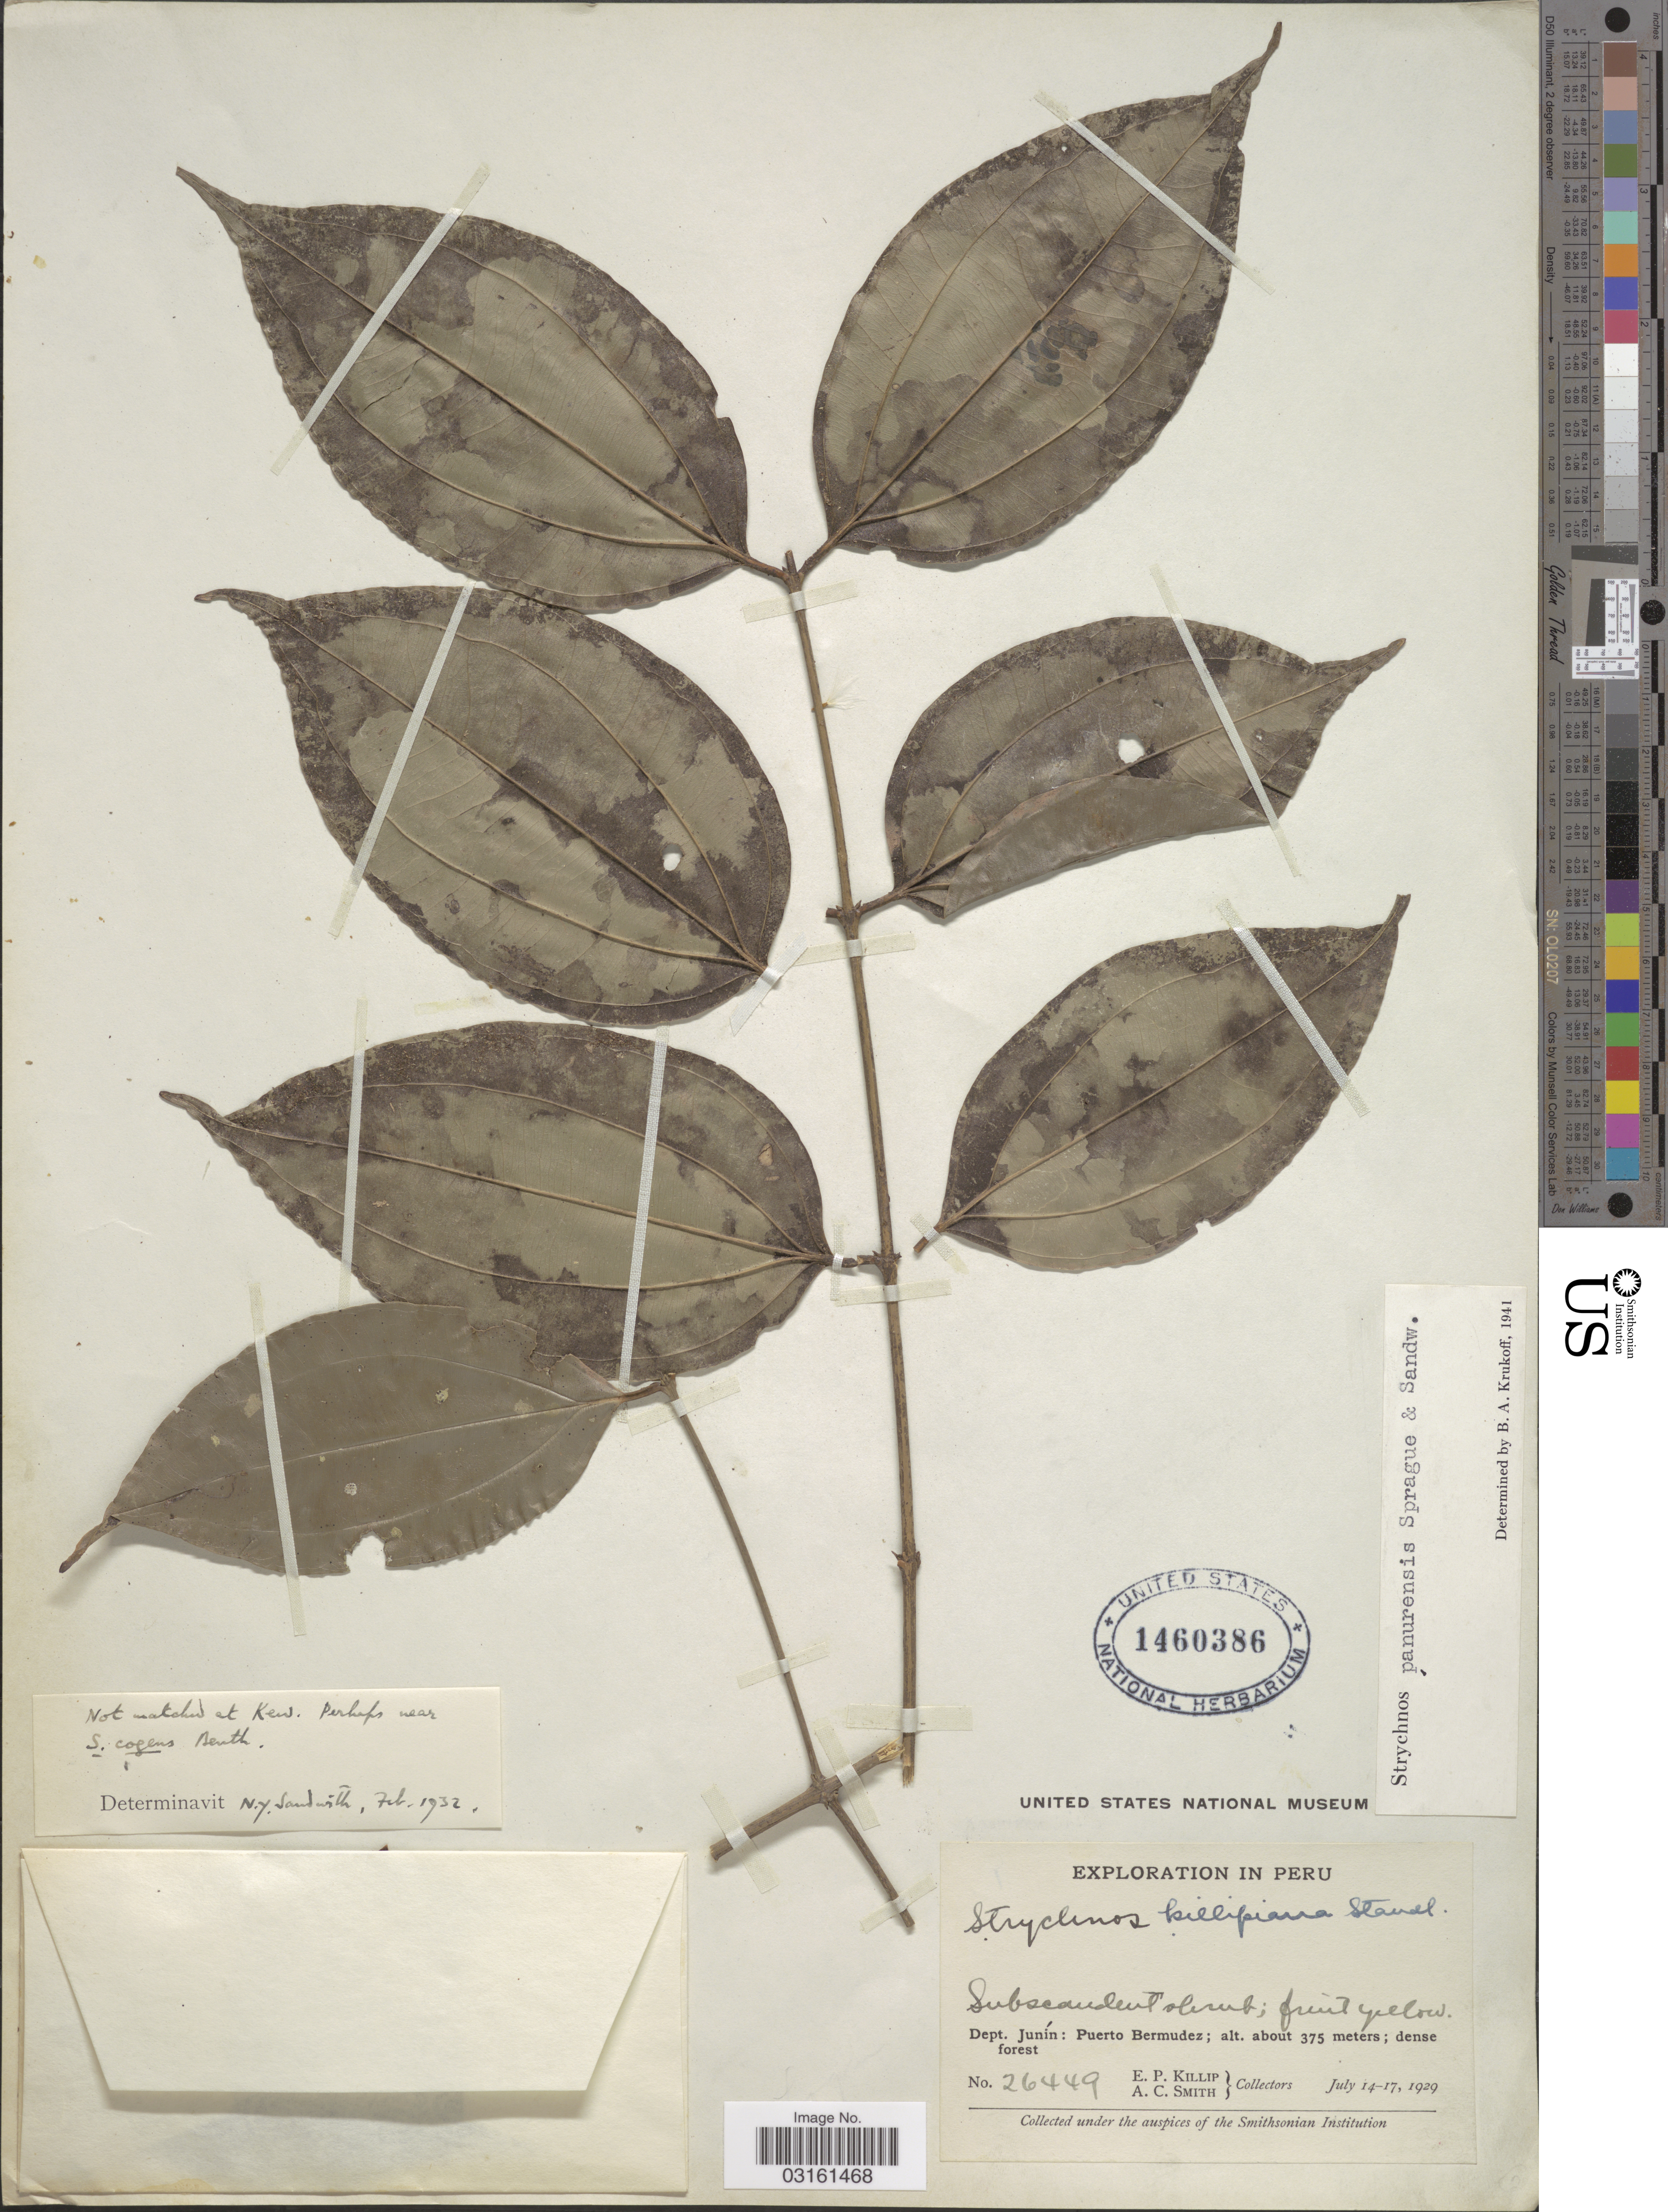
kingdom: Plantae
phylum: Tracheophyta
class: Magnoliopsida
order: Gentianales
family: Loganiaceae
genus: Strychnos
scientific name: Strychnos panurensis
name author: Sprague & Sandwith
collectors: E. P. Killip & A. C. Smith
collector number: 26449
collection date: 1929-07-14/1929-07-17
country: Peru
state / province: Junín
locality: Dept. Junín: Puerto Bermudez.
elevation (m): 375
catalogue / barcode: US 1460386